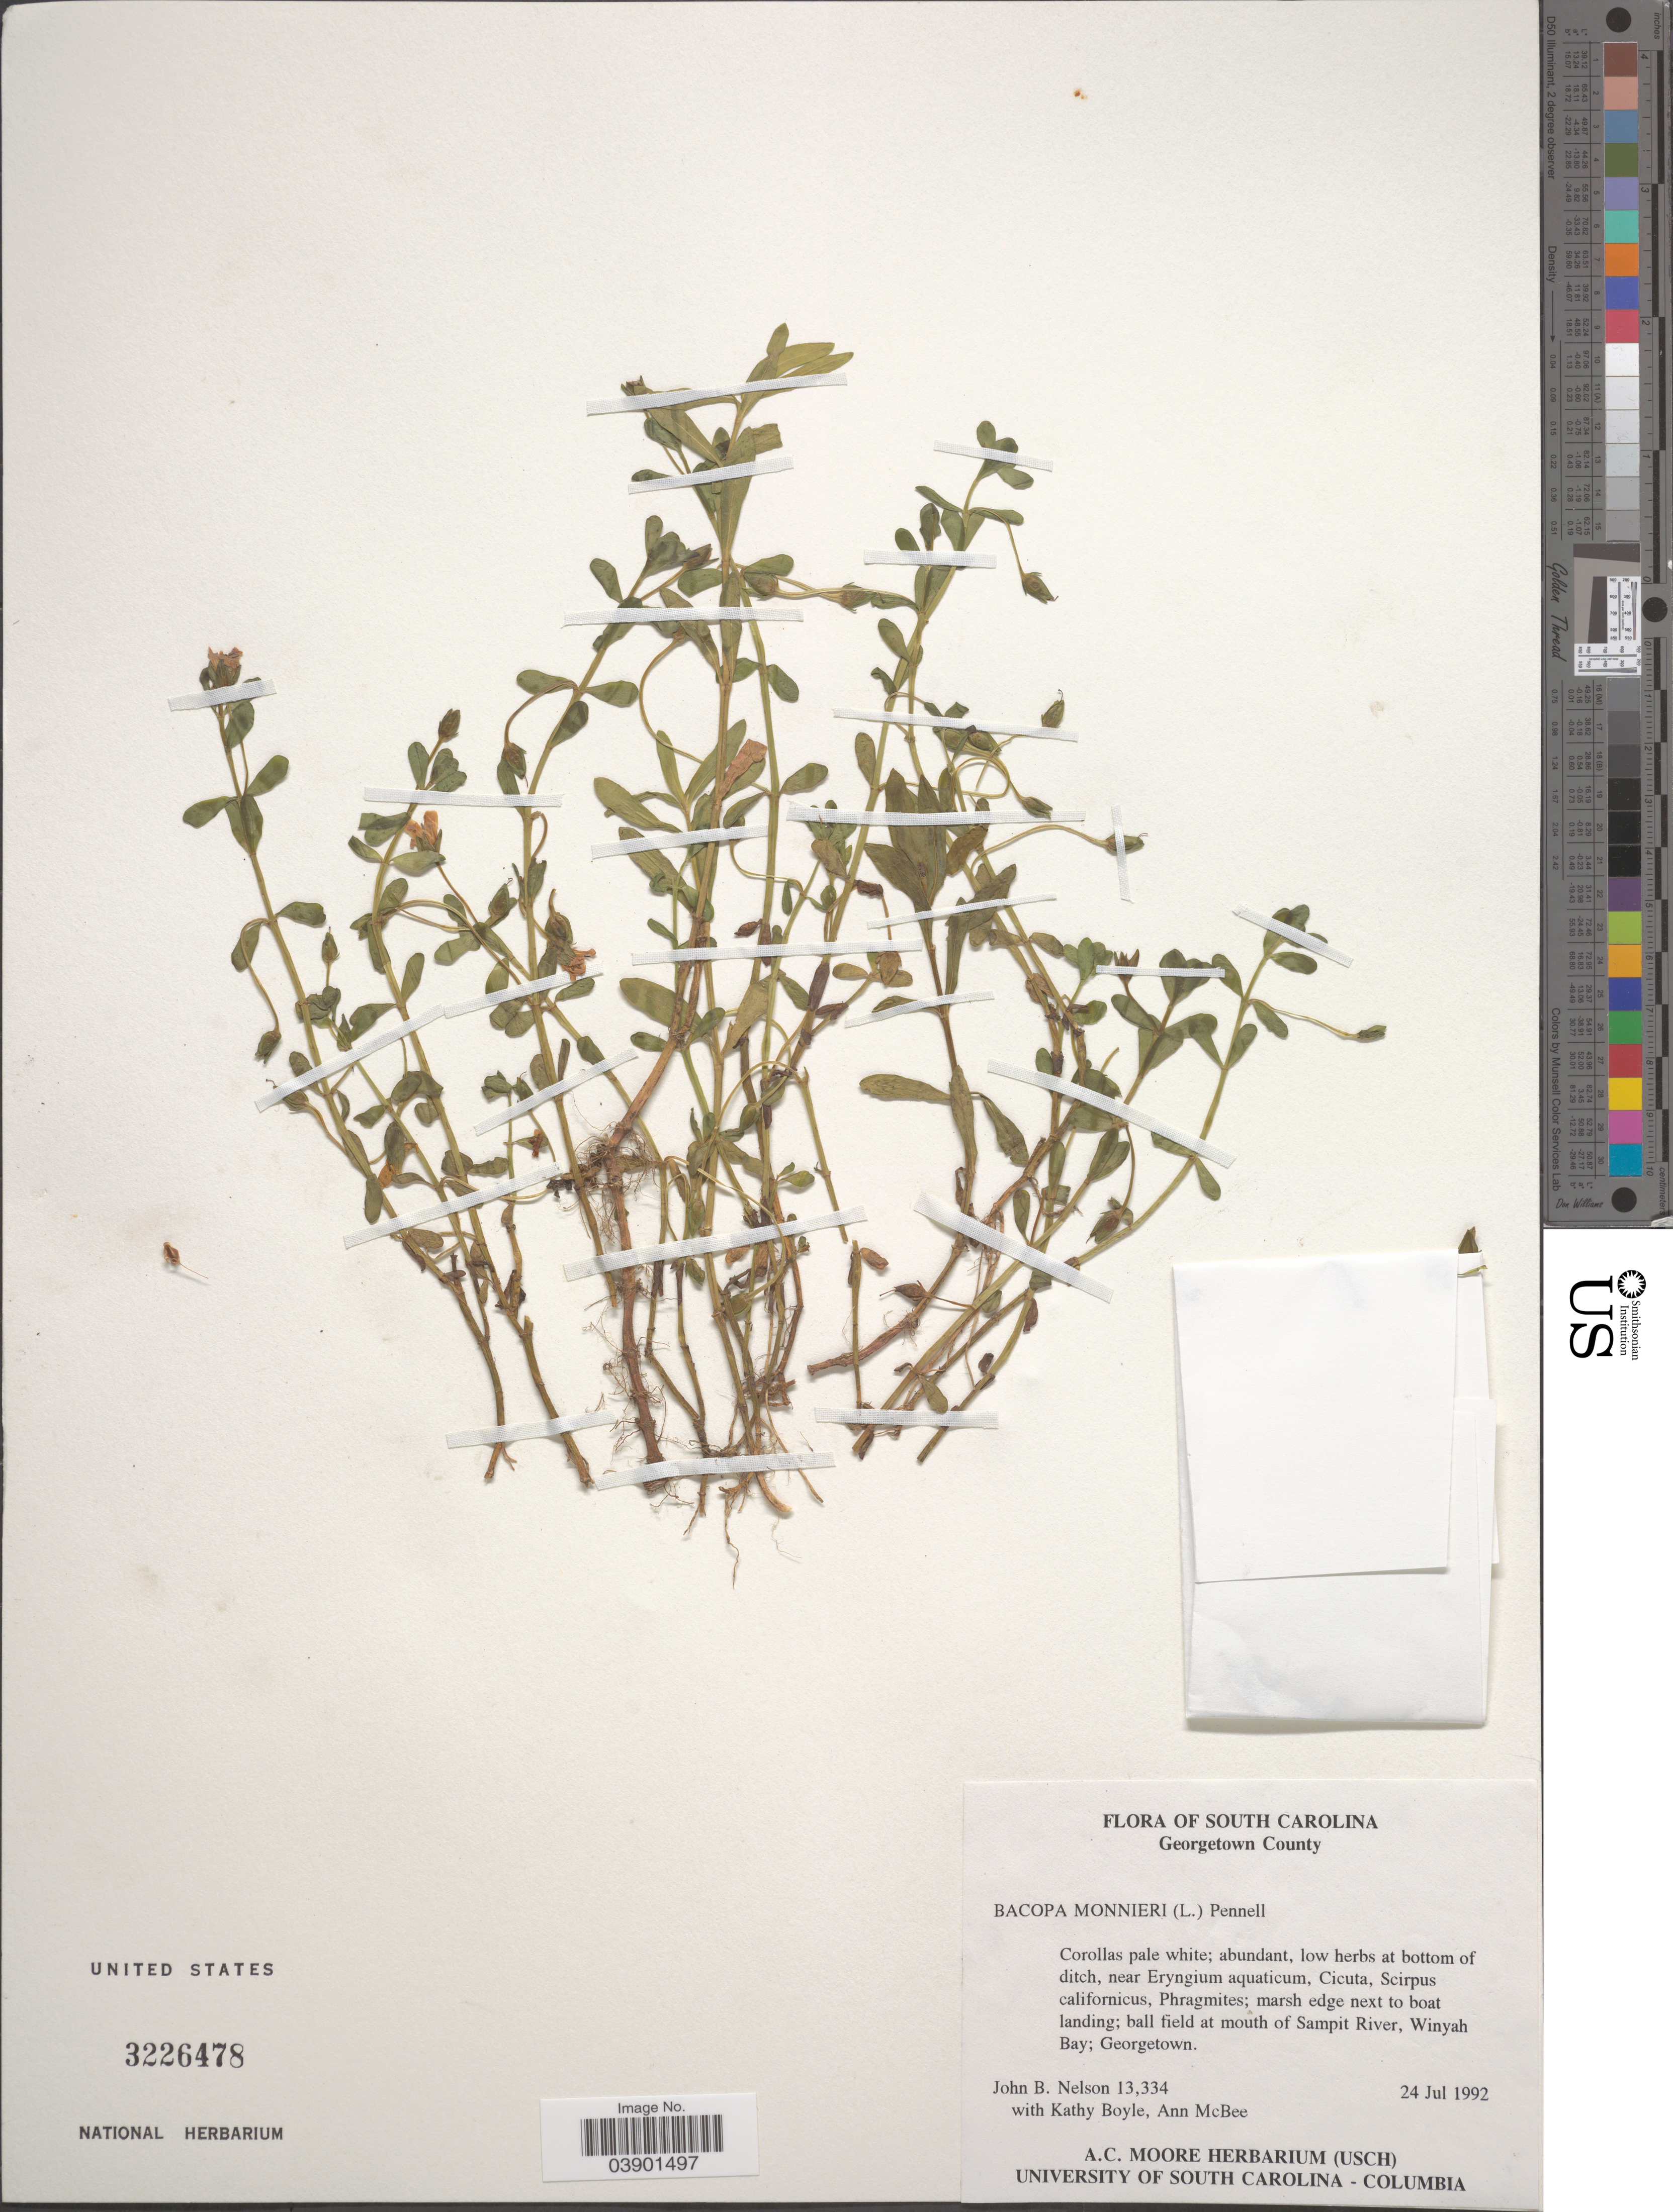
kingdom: Plantae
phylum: Tracheophyta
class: Magnoliopsida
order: Lamiales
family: Plantaginaceae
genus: Bacopa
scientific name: Bacopa monnieri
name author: (L.) Pennell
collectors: J. B. Nelson, K. Boyle & A. McBee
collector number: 13334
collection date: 1992-07-24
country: United States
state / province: South Carolina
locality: Georgetown County. Ball field at mouth of Sampit River, Winyah Bay; Georgetown.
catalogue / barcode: US 3226478